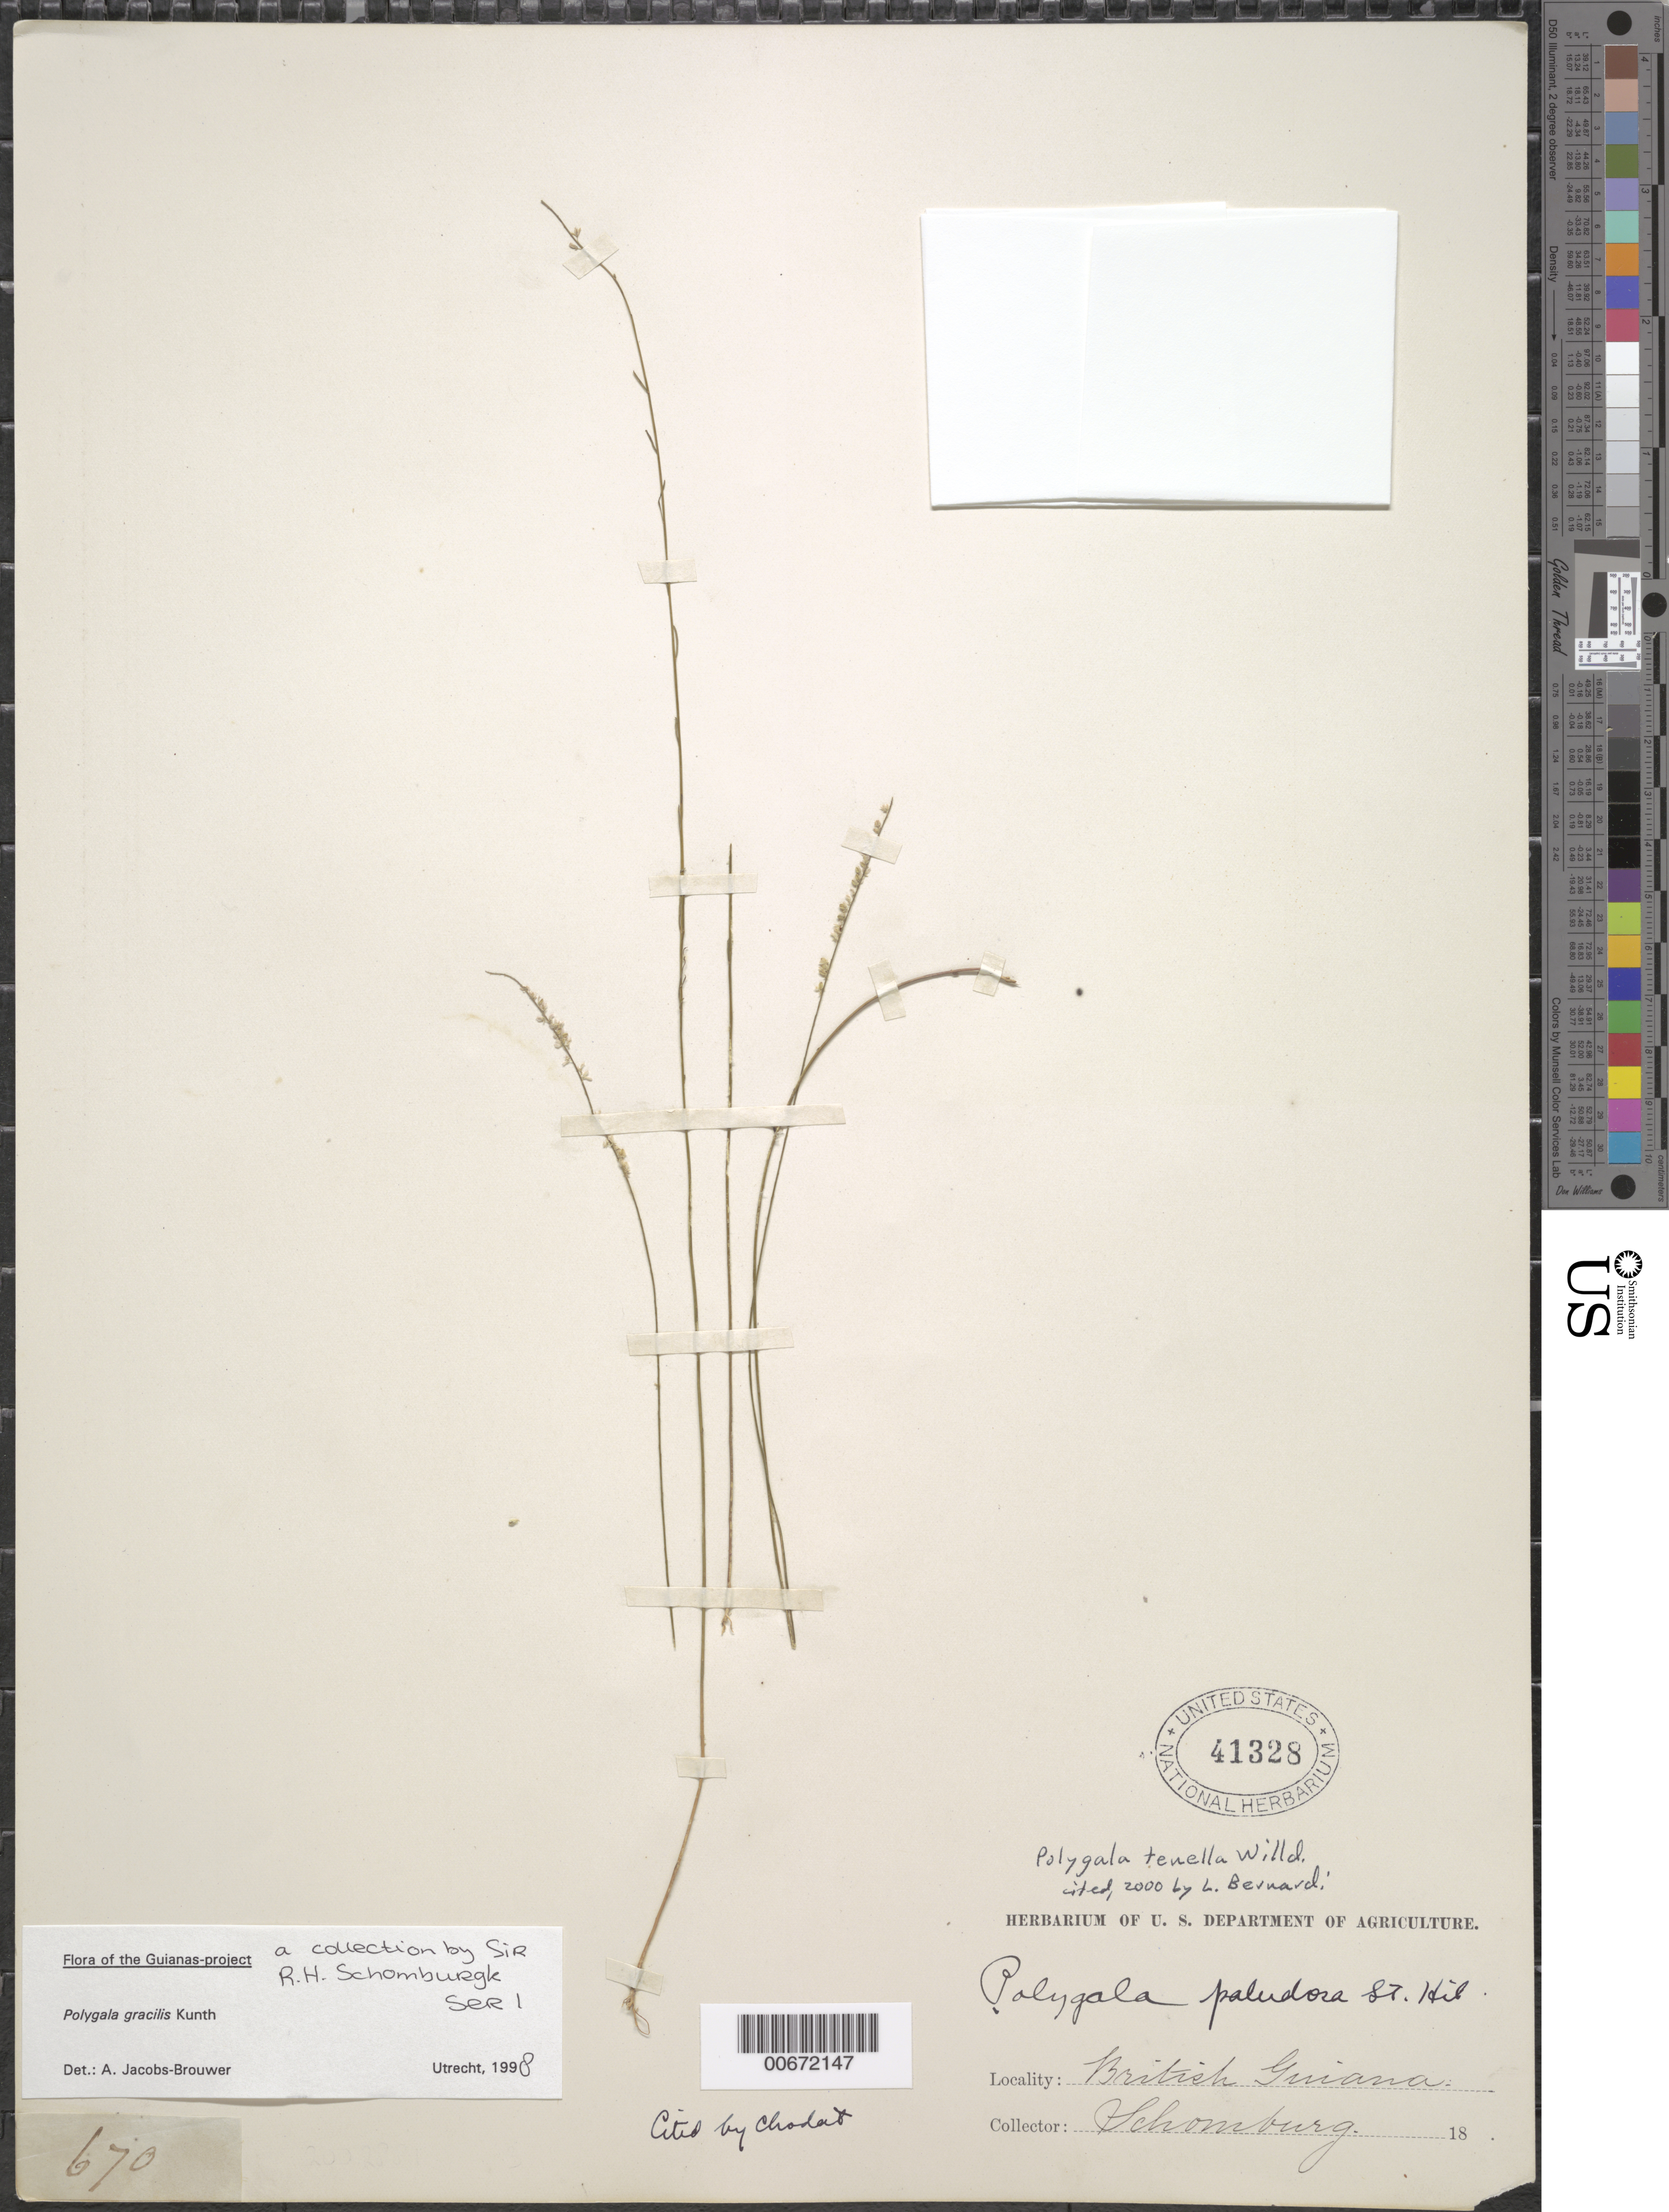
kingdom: Plantae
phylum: Tracheophyta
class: Magnoliopsida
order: Fabales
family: Polygalaceae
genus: Polygala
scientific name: Polygala tenella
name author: Willd.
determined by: Bernardi, L.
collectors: R. H. Schomburgk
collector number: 670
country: Guyana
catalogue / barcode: US 41328